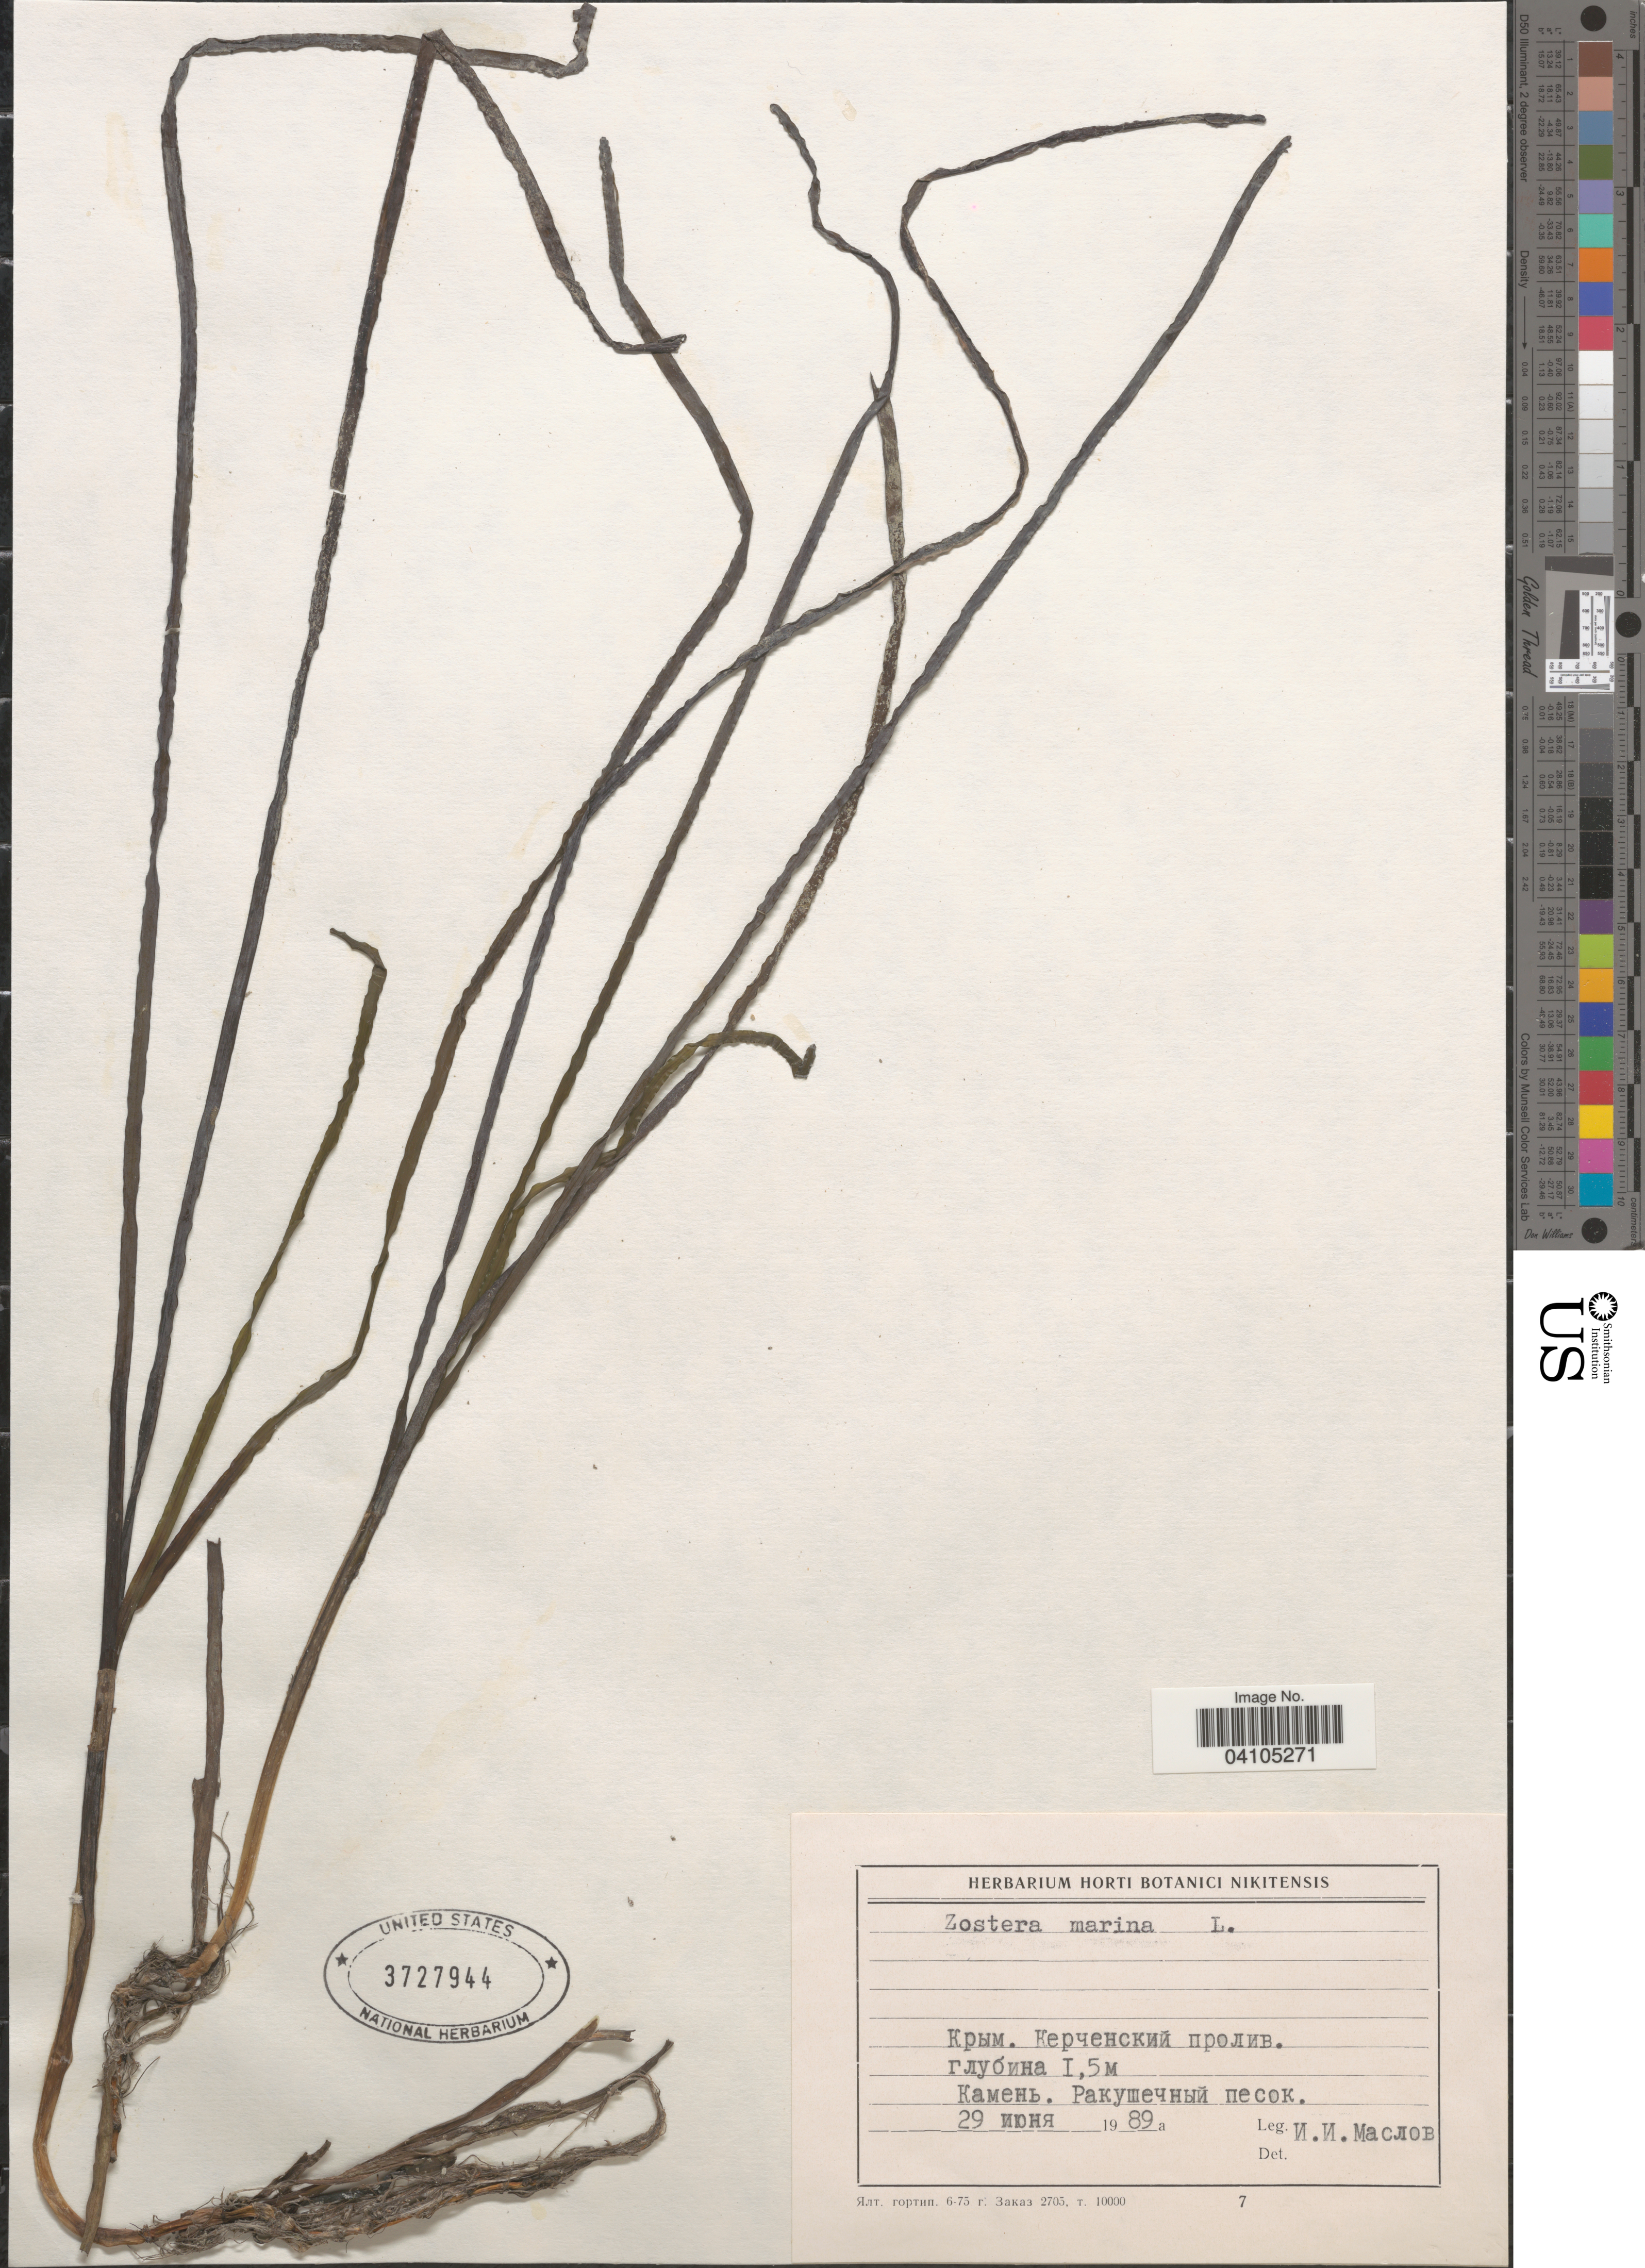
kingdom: Plantae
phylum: Tracheophyta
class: Liliopsida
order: Alismatales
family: Zosteraceae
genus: Zostera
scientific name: Zostera marina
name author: L.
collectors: I. Maslov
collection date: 1989-06-29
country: Ukraine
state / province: Crimea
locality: Kerch Strait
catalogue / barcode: US 3727944